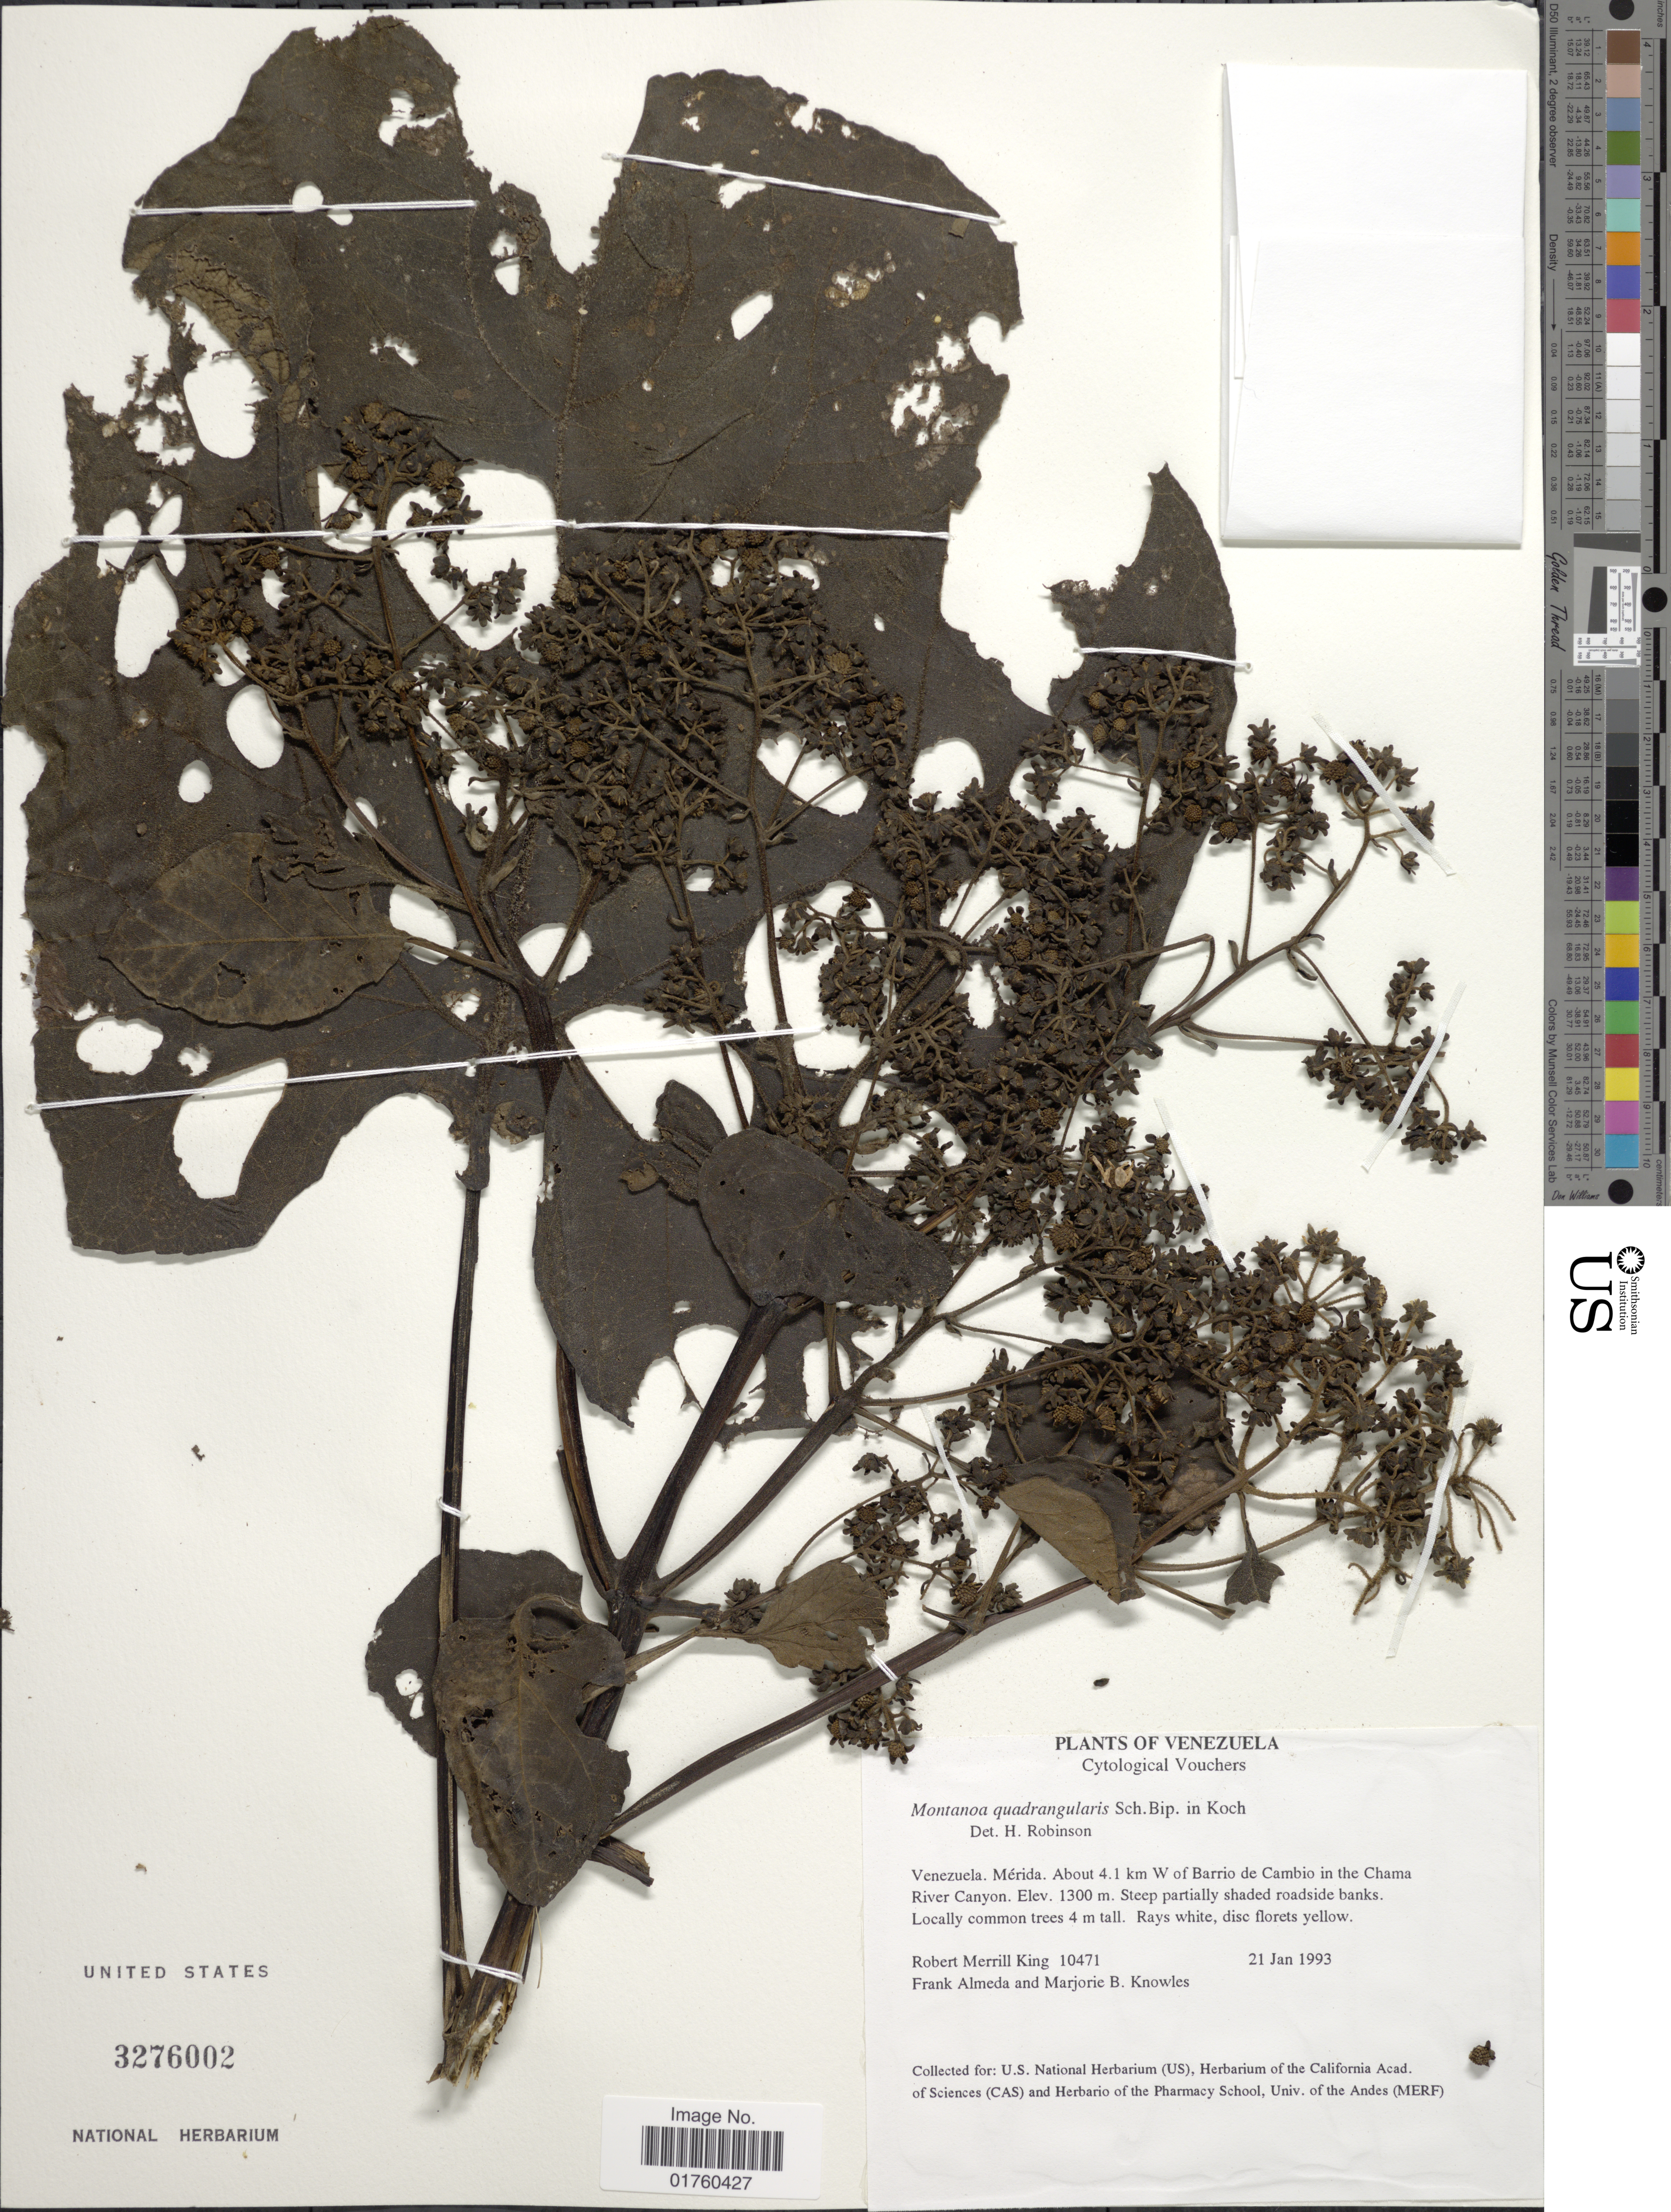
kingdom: Plantae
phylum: Tracheophyta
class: Magnoliopsida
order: Asterales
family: Asteraceae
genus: Montanoa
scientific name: Montanoa quadrangularis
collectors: R. M. King, F. Almeda & M. B. Knowles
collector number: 10471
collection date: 1993-01-21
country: Venezuela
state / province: Mérida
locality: About 4.1 km W of Barrio de Cambio in the Chama River Canyon. Cytological Vouchers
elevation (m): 1300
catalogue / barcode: US 3276002